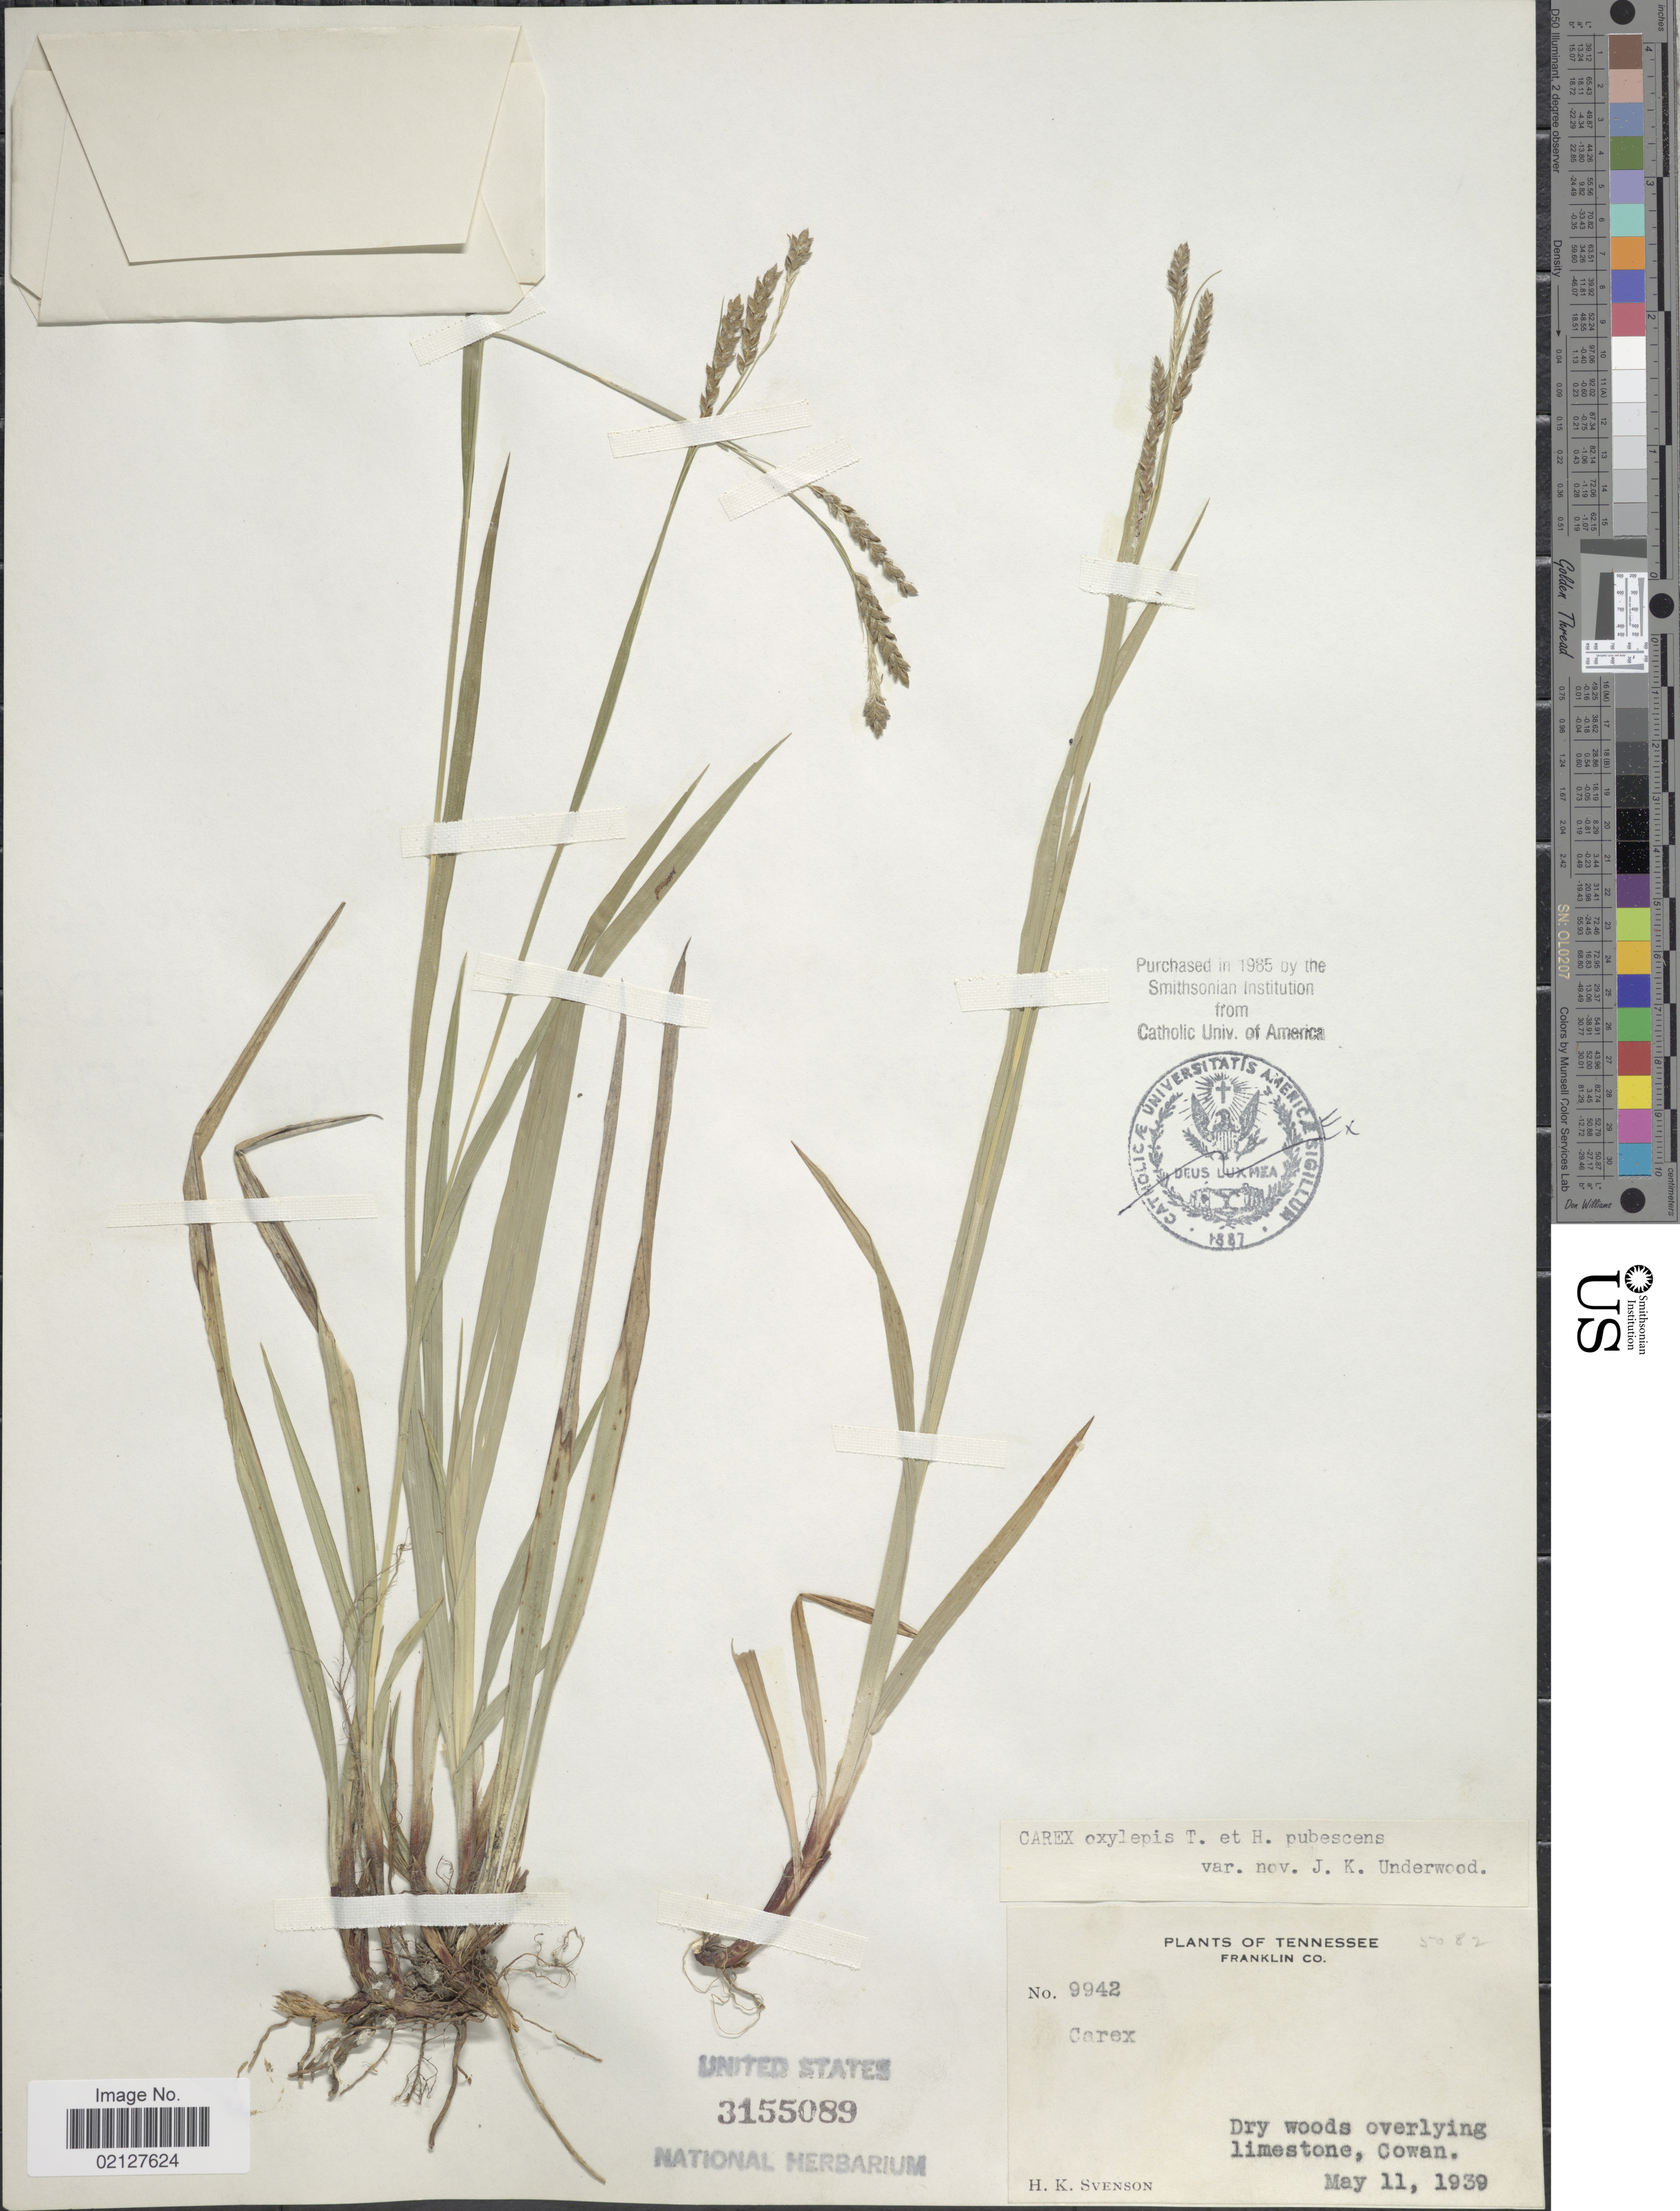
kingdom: Plantae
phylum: Tracheophyta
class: Liliopsida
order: Poales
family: Cyperaceae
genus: Carex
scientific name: Carex oxylepis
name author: Torr. & Hook.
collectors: H. K. Svenson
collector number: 9942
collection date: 1939-05-11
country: United States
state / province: Tennessee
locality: Franklin Co. Cowan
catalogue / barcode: US 3155089